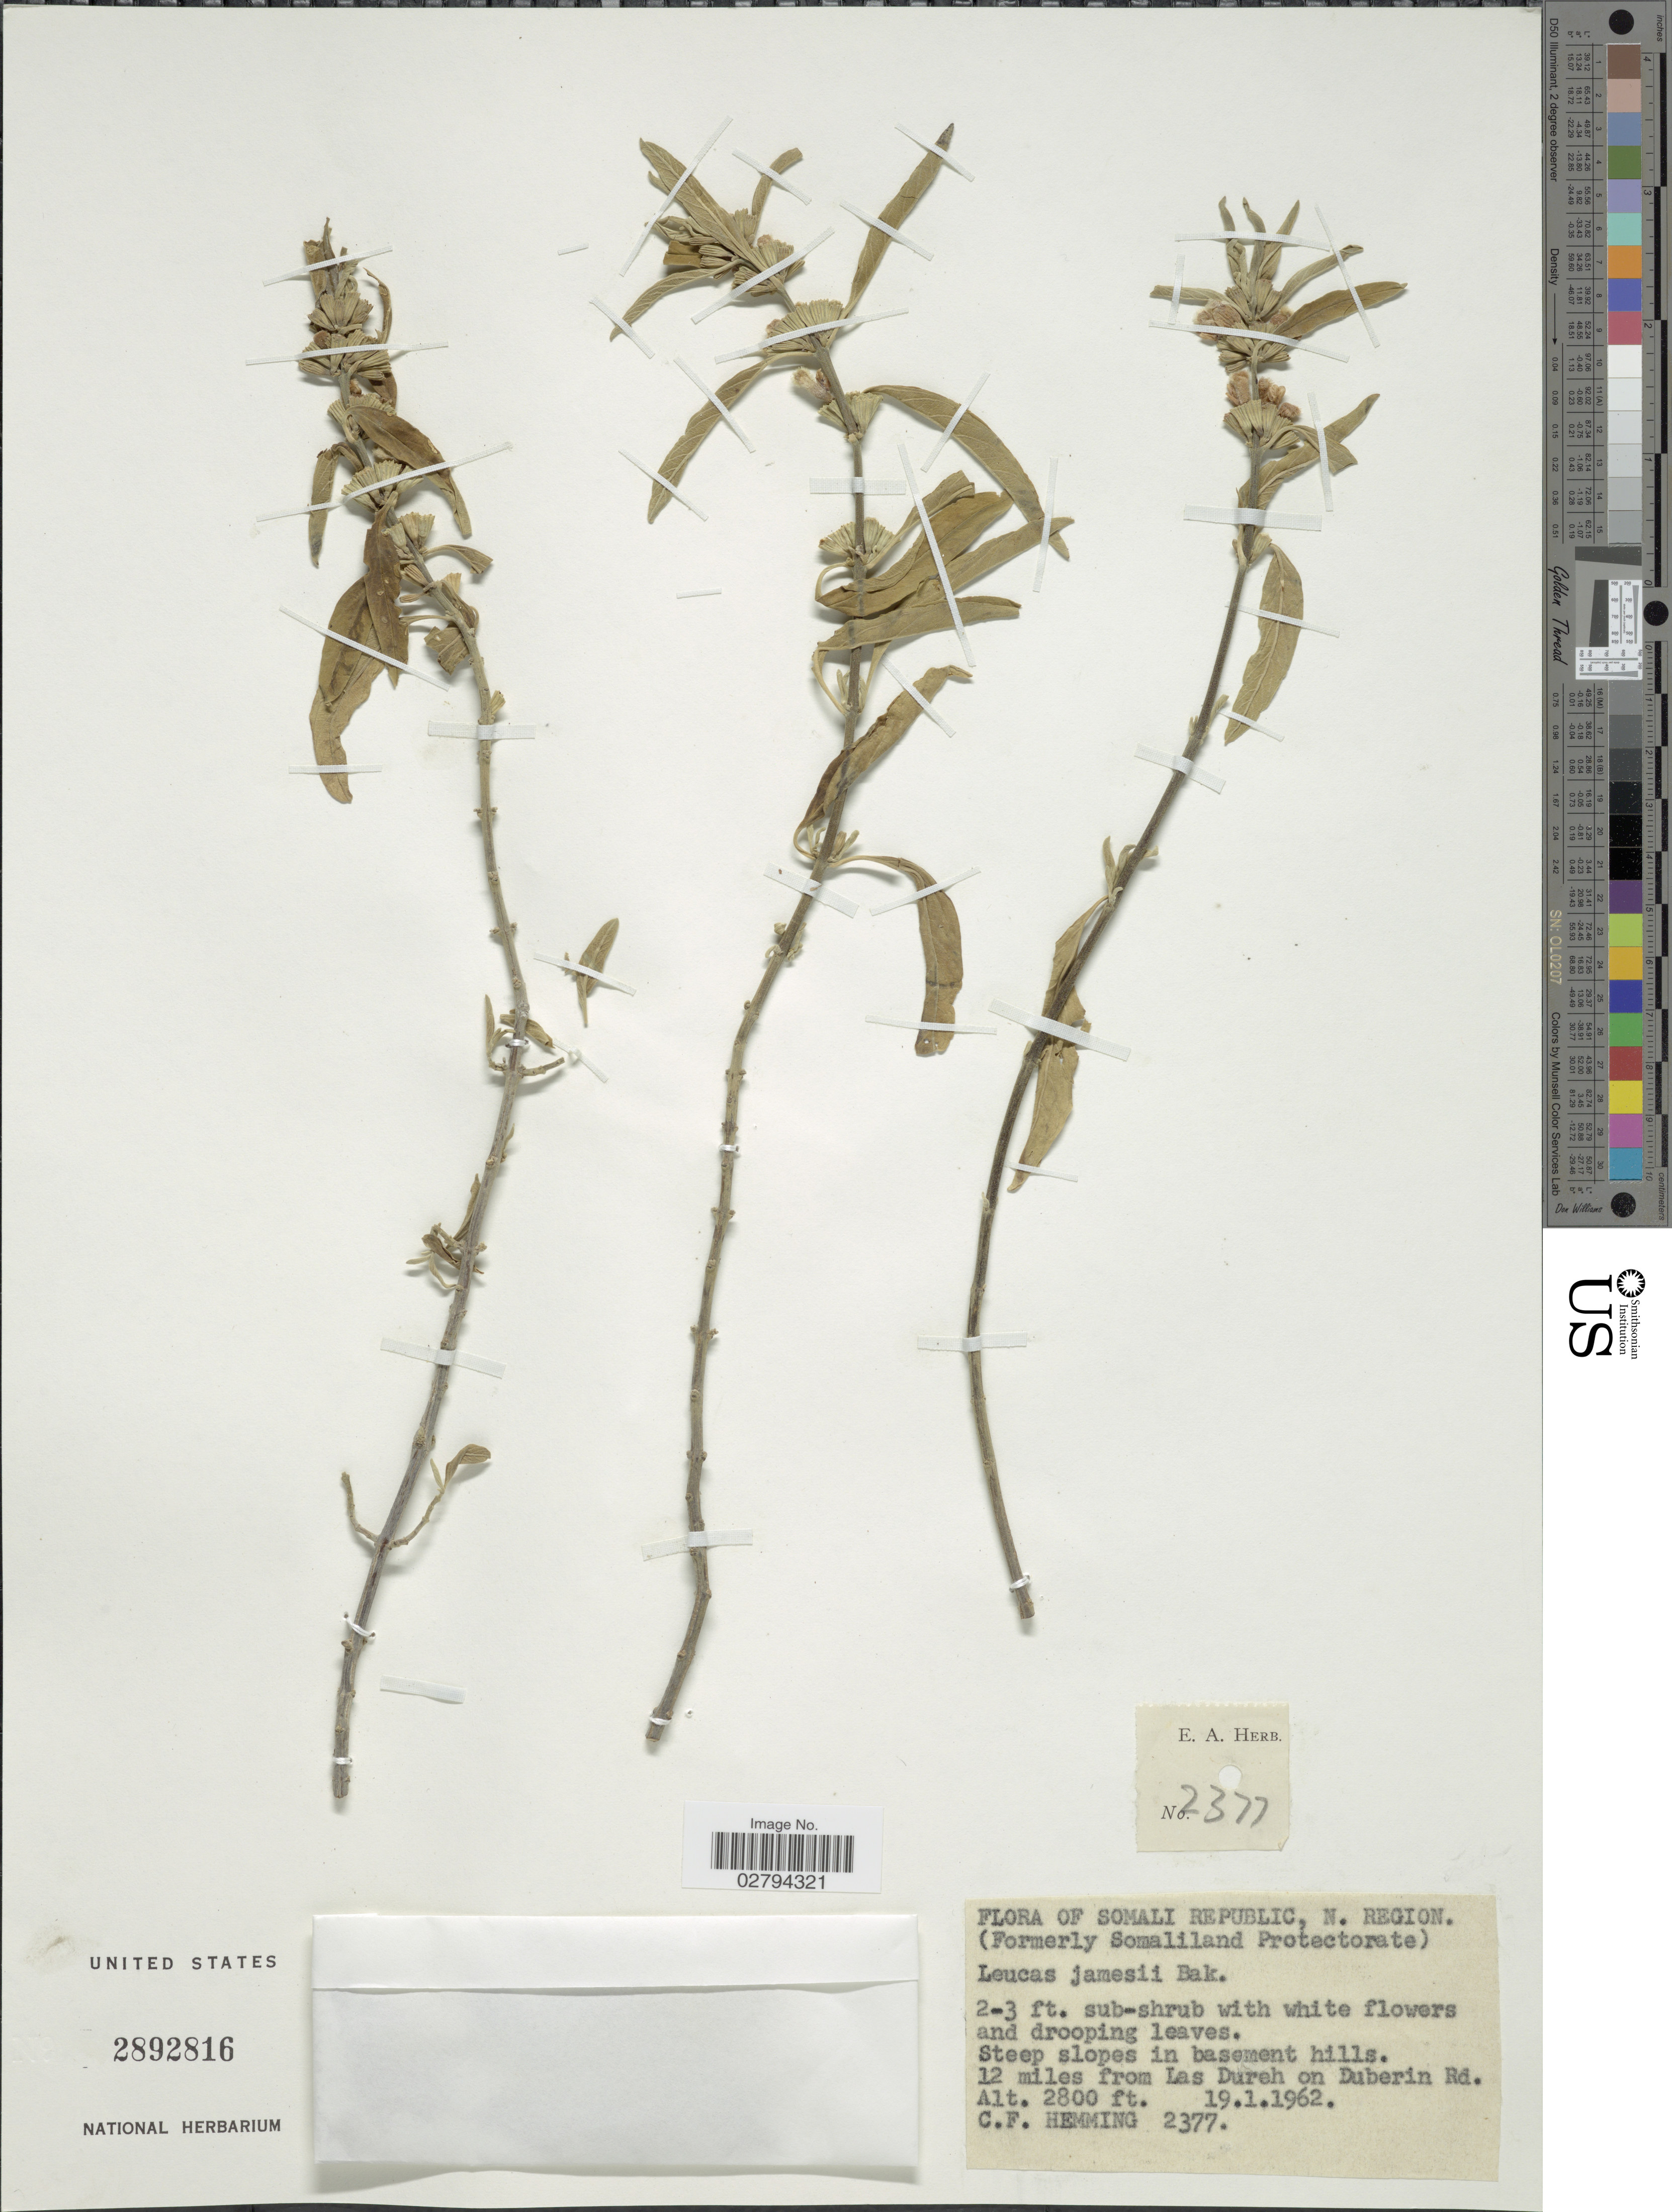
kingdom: Plantae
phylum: Tracheophyta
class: Magnoliopsida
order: Lamiales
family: Lamiaceae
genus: Leucas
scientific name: Leucas jamesii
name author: Baker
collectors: C. Hemming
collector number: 2377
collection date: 1962-01-19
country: Somalia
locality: Somali Republic, N. Region. (Formerly Somaliland Protectorate). Steep slopes in basement hills. 12 miles from Las Dureh on Duberin Rd.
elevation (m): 853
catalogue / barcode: US 2892816